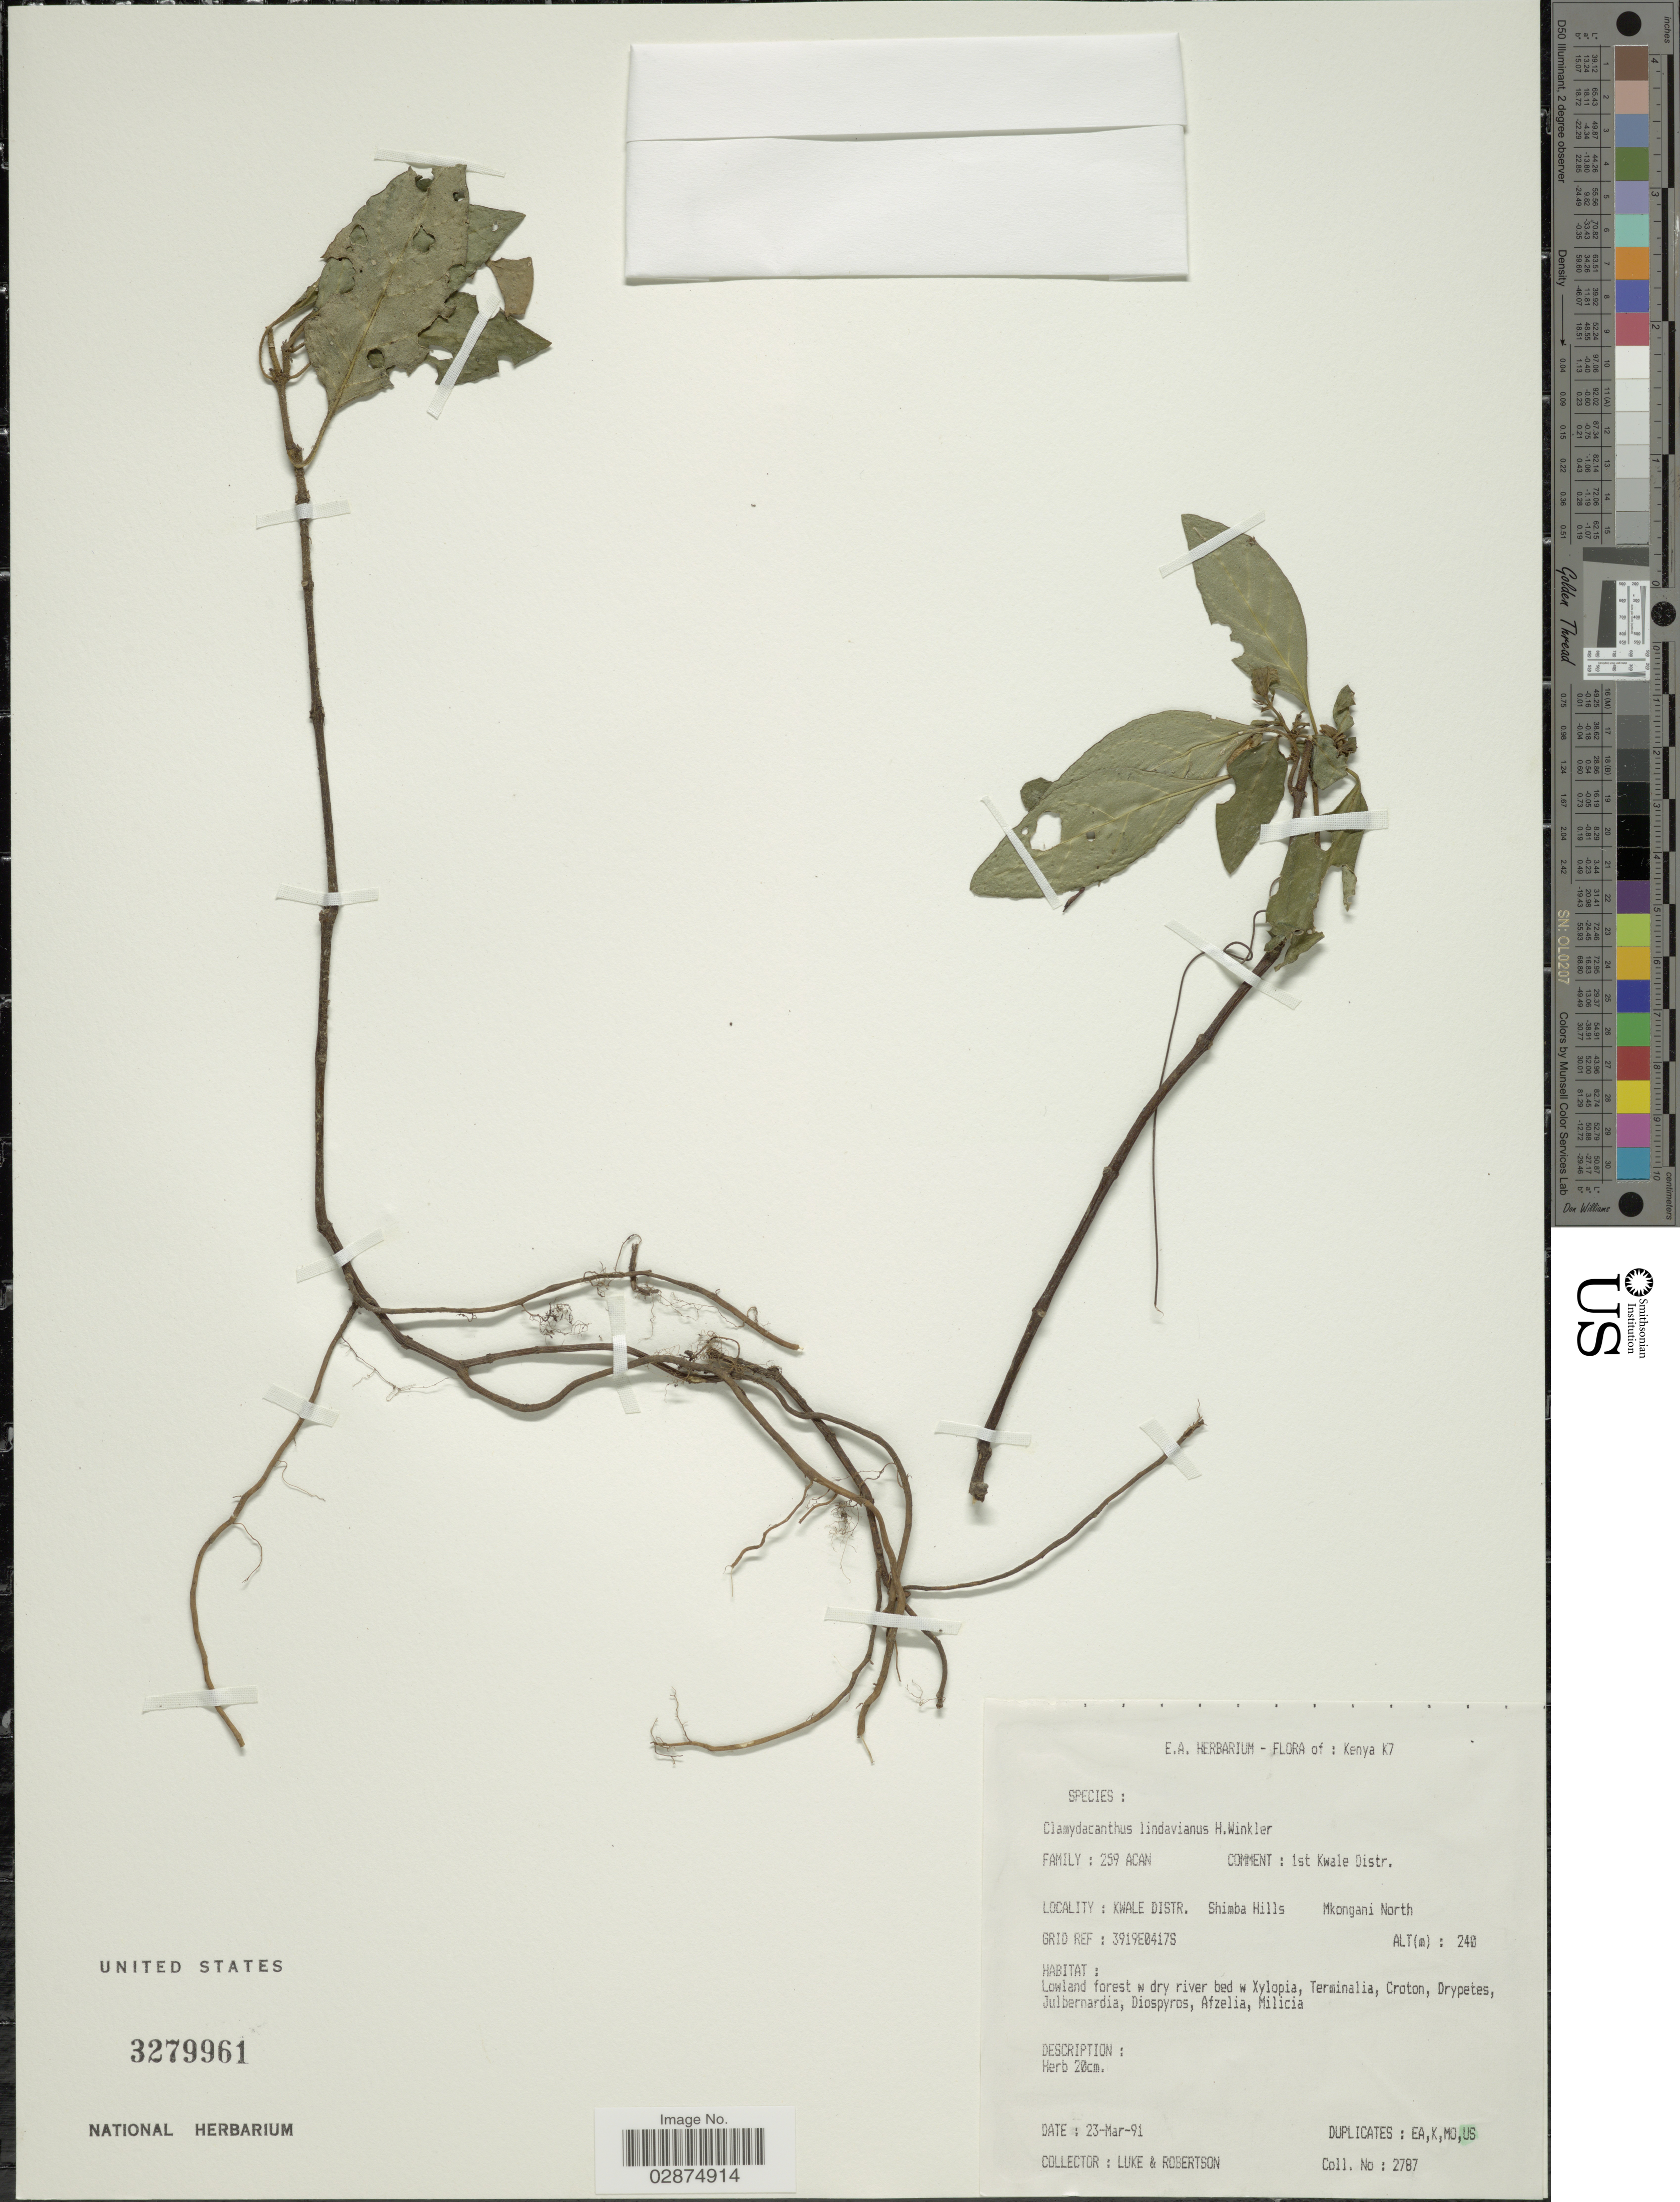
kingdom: Plantae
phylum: Tracheophyta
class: Magnoliopsida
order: Lamiales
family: Acanthaceae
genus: Chlamydacanthus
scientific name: Chlamydacanthus lindavianus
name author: H.J.P. Winkl.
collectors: -. Luke & -. Robertson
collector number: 2787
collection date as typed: Transcribed d/m/y: 23/3/91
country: Kenya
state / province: Kwale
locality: K7. Kwale Distr. Shimba Hills. Mkongani North.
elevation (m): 240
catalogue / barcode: US 3279961